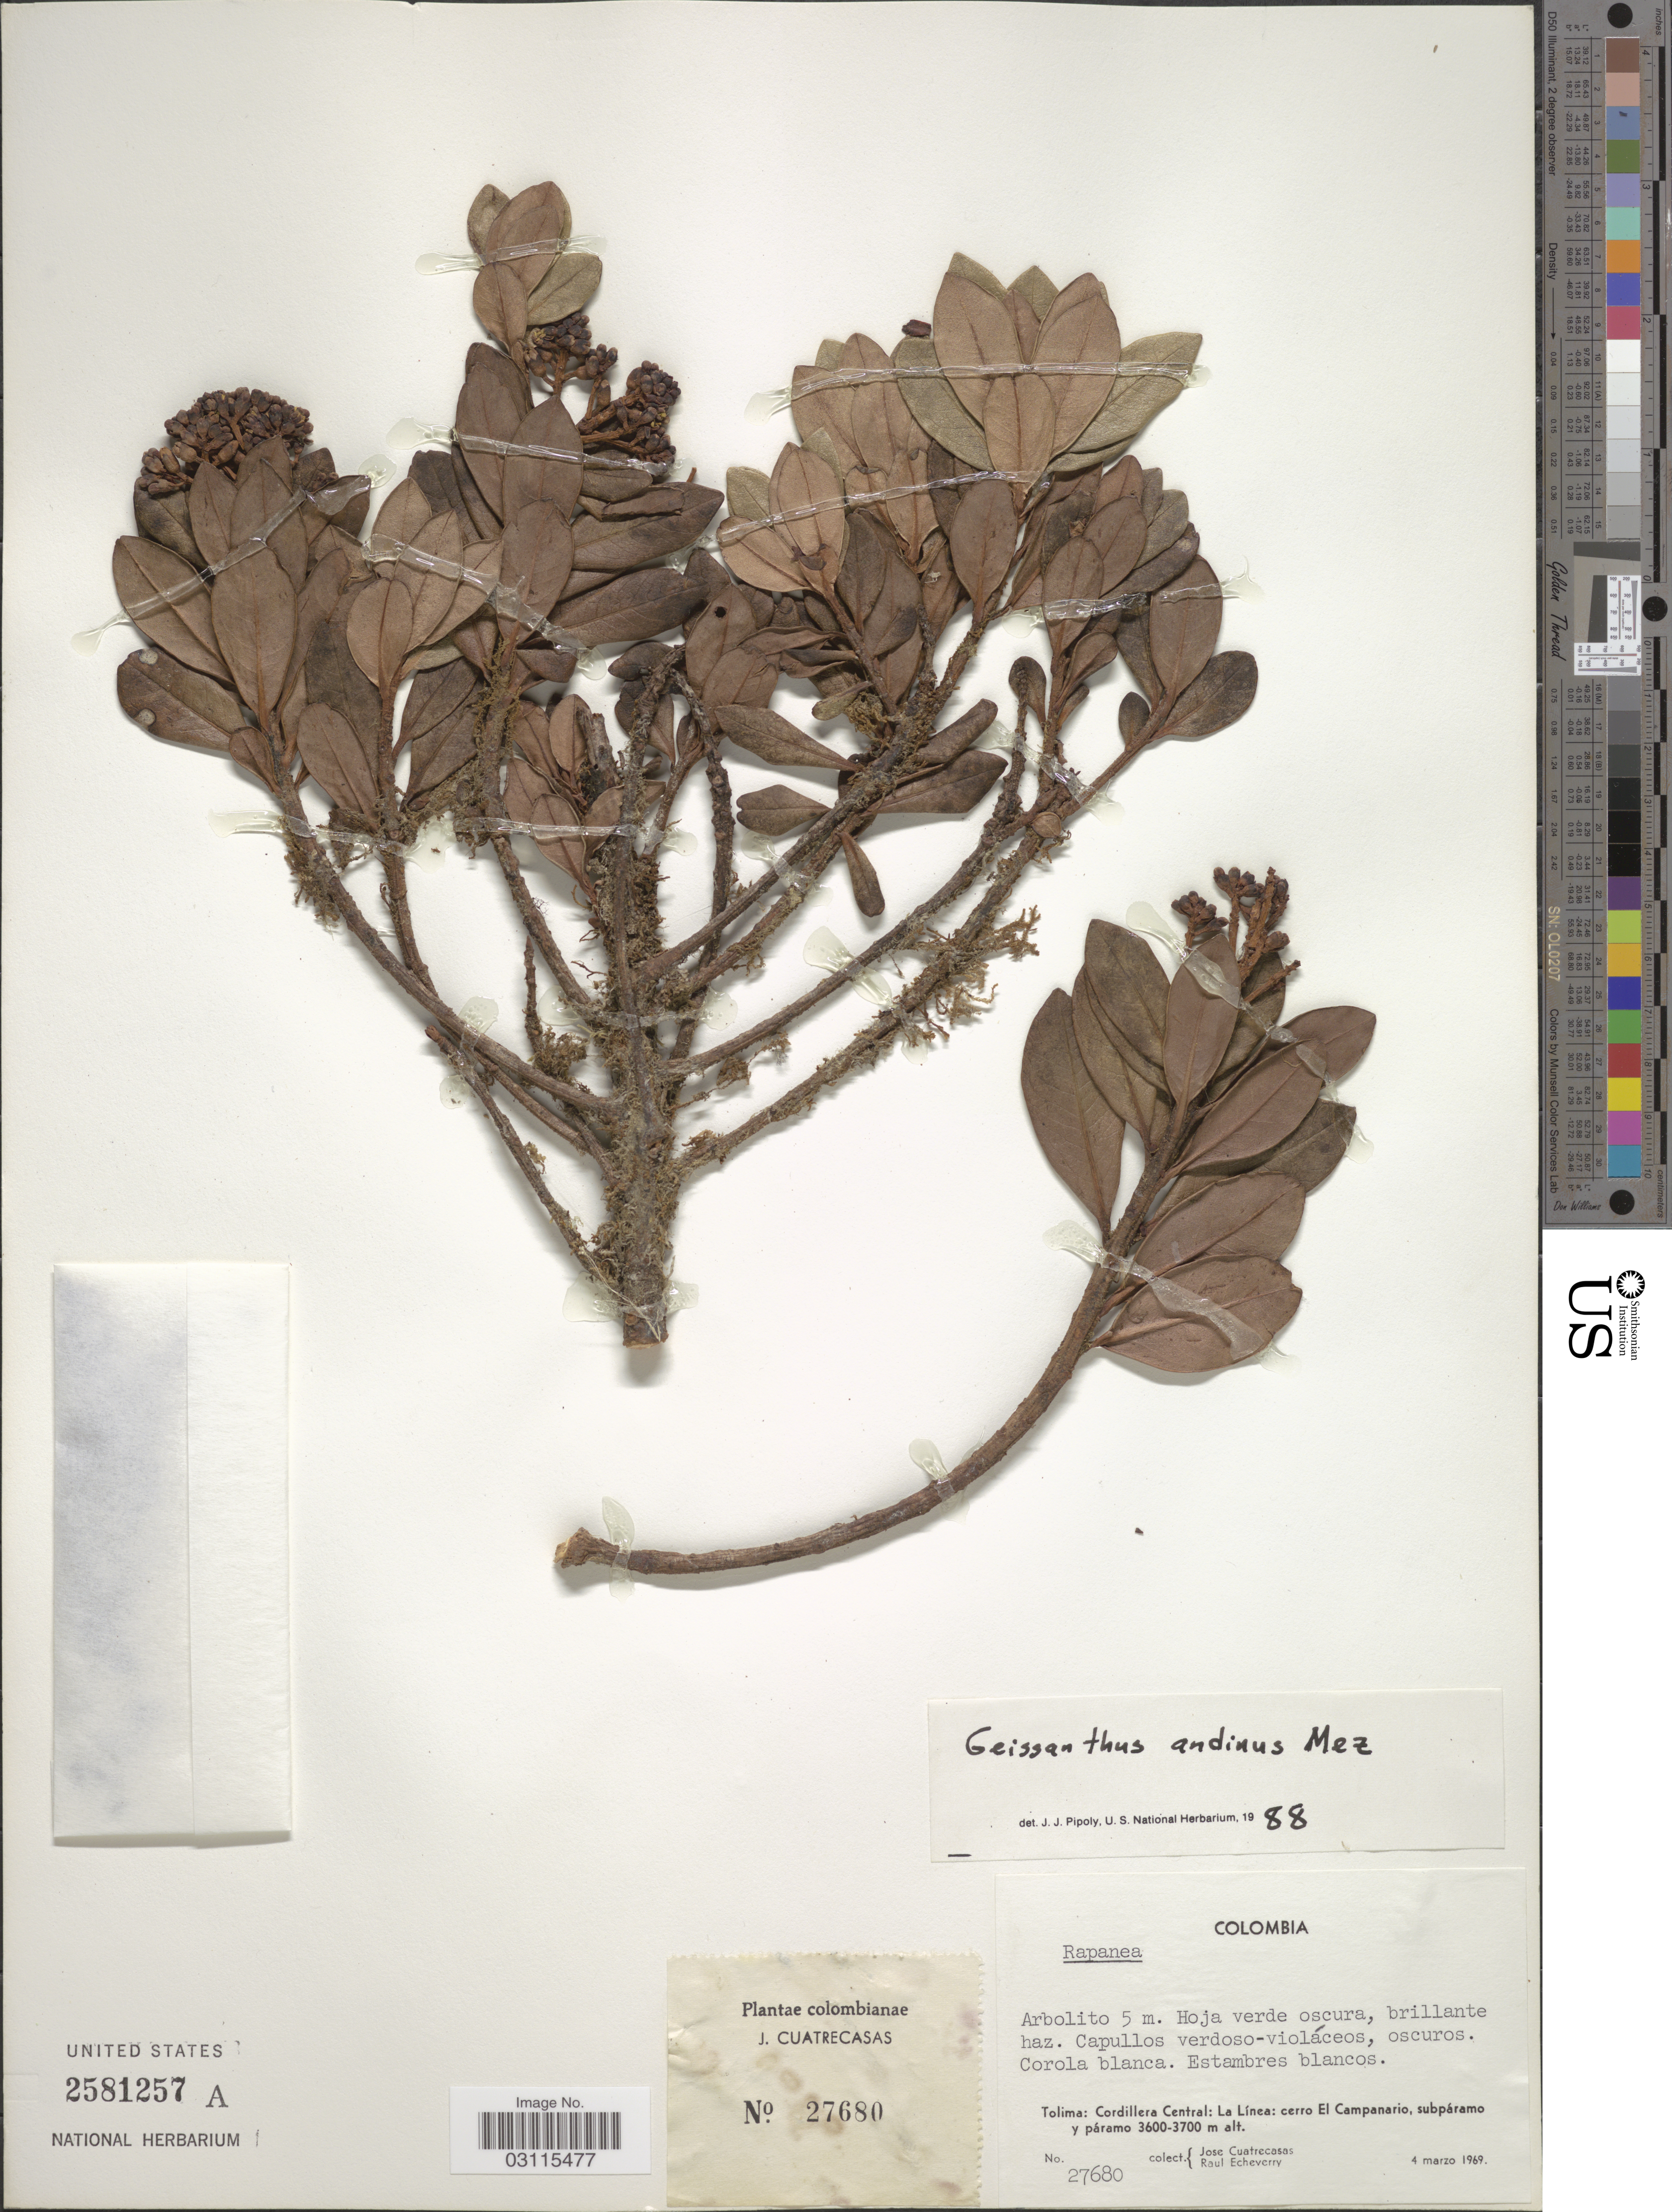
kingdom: Plantae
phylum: Tracheophyta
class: Magnoliopsida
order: Ericales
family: Primulaceae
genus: Geissanthus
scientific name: Geissanthus andinus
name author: Mez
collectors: J. Cuatrecasas & R. Echeverry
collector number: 27680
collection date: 1969-03-04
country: Colombia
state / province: Tolima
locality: Cordillera Central: La Línea: cerro El Campanario, subpáramo y páramo.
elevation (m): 3600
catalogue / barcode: US 2581257A